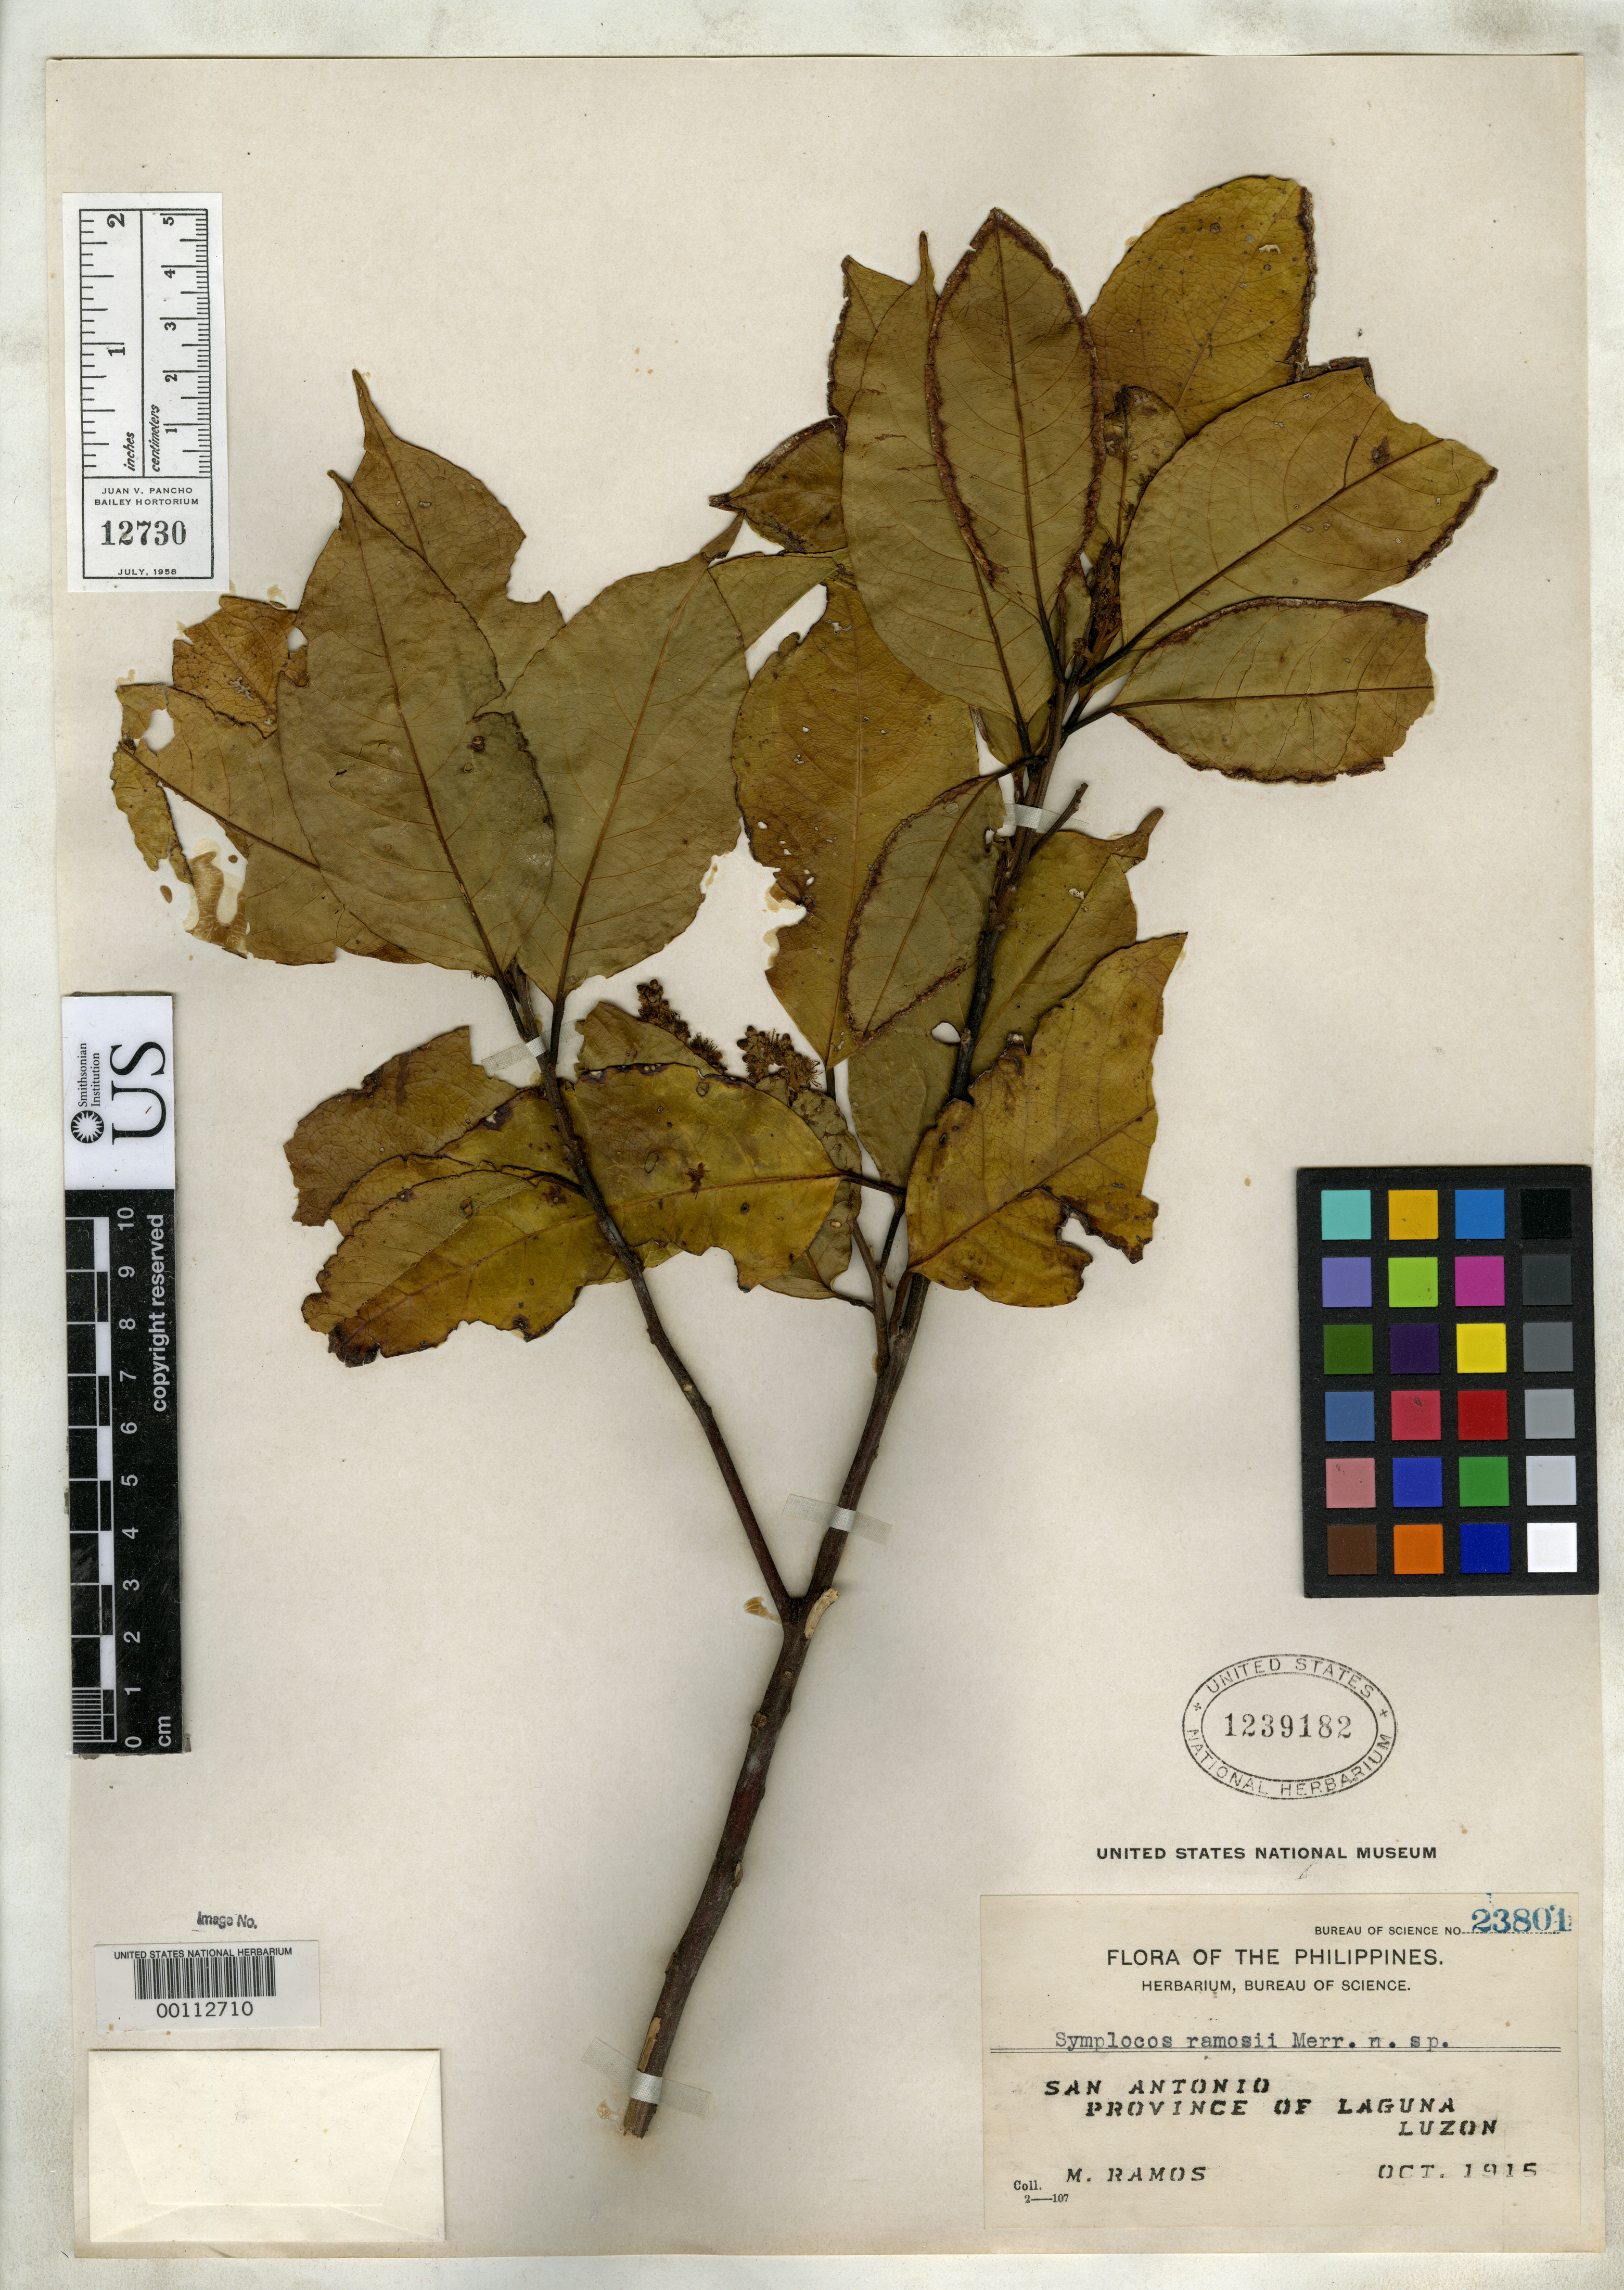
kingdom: Plantae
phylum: Tracheophyta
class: Magnoliopsida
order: Ericales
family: Symplocaceae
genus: Symplocos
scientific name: Symplocos ramosii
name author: Merr.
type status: Isotype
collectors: M. Ramos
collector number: Bur. Sci. 23801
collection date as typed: Oct 1915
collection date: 1915-10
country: Philippines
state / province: Calabarzon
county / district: Laguna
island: Luzon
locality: San Antonio.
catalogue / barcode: US 1239182